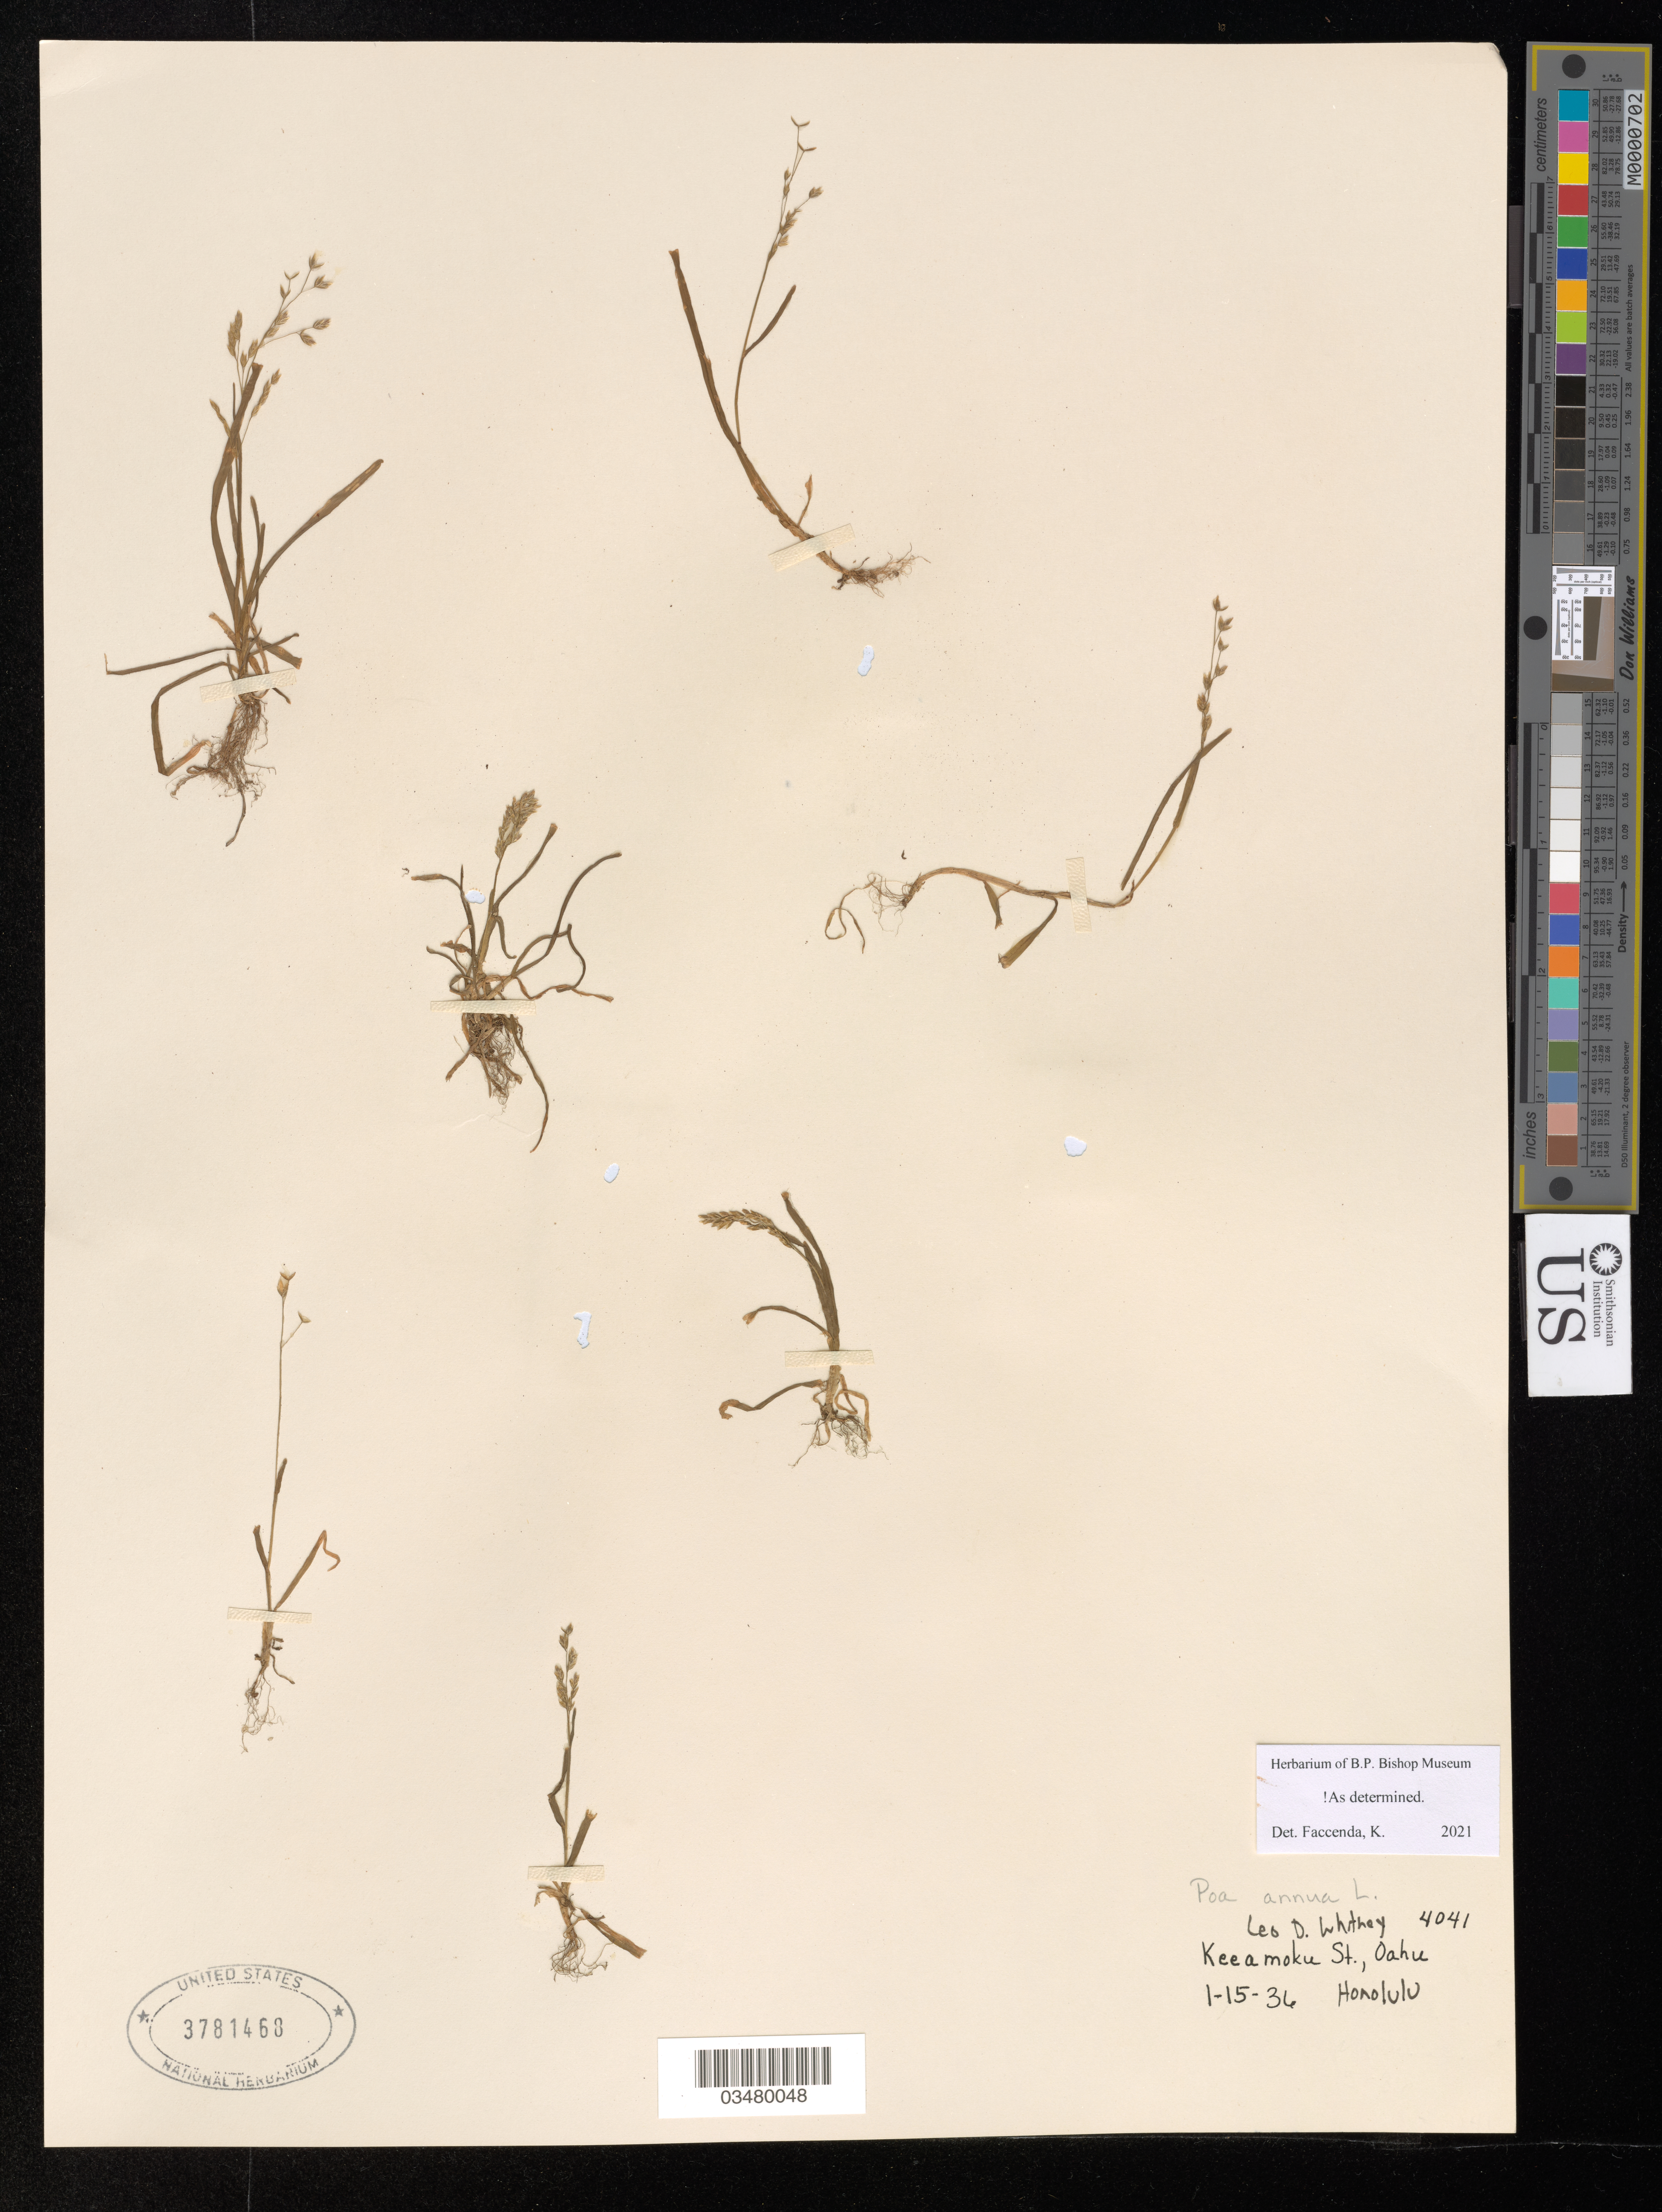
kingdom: Plantae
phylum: Tracheophyta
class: Liliopsida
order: Poales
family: Poaceae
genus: Poa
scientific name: Poa annua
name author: L.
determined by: Faccenda, K.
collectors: L. Whitney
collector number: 4041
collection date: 1936-01-15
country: United States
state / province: Hawaii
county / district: Honolulu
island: Oahu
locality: Keeamoku Station, Honolulu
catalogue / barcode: US 3781468